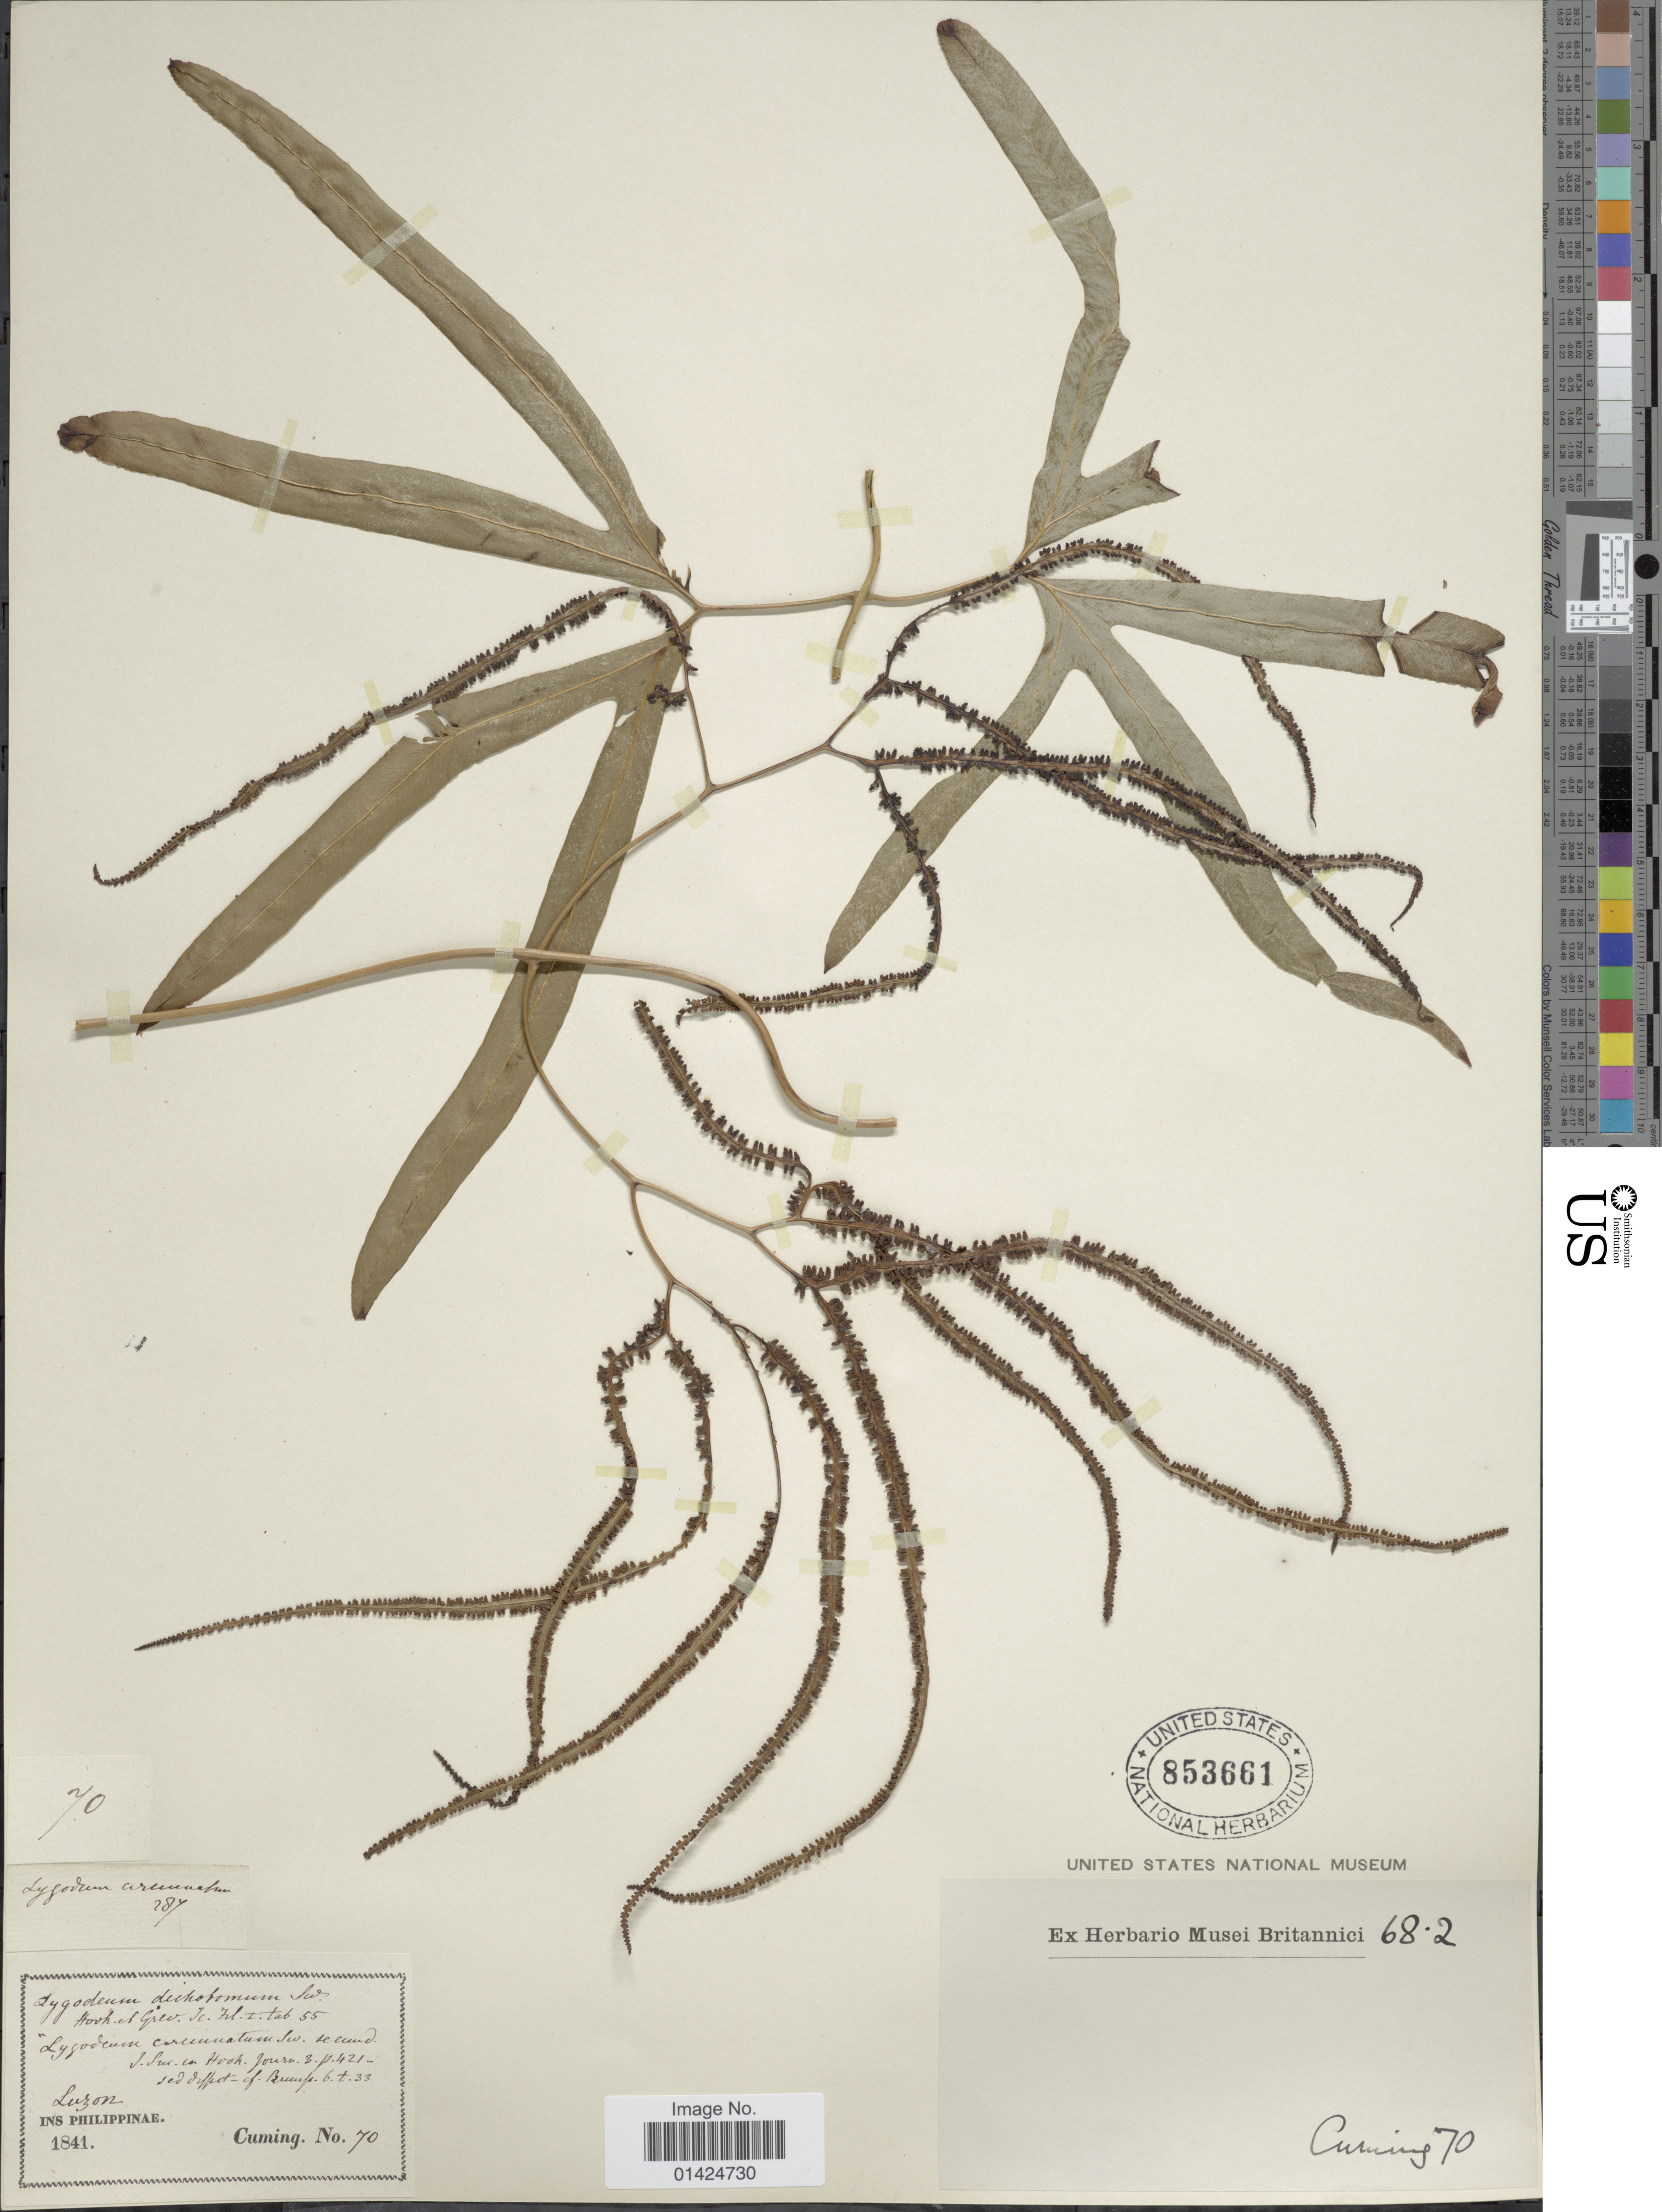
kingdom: Plantae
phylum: Tracheophyta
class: Polypodiopsida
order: Schizaeales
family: Lygodiaceae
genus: Lygodium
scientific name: Lygodium circinnatum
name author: (Burm. f.) Sw.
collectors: -. Cuming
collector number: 70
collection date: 1841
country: Philippines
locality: Luzon. Ins. Philippinae.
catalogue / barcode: US 853661